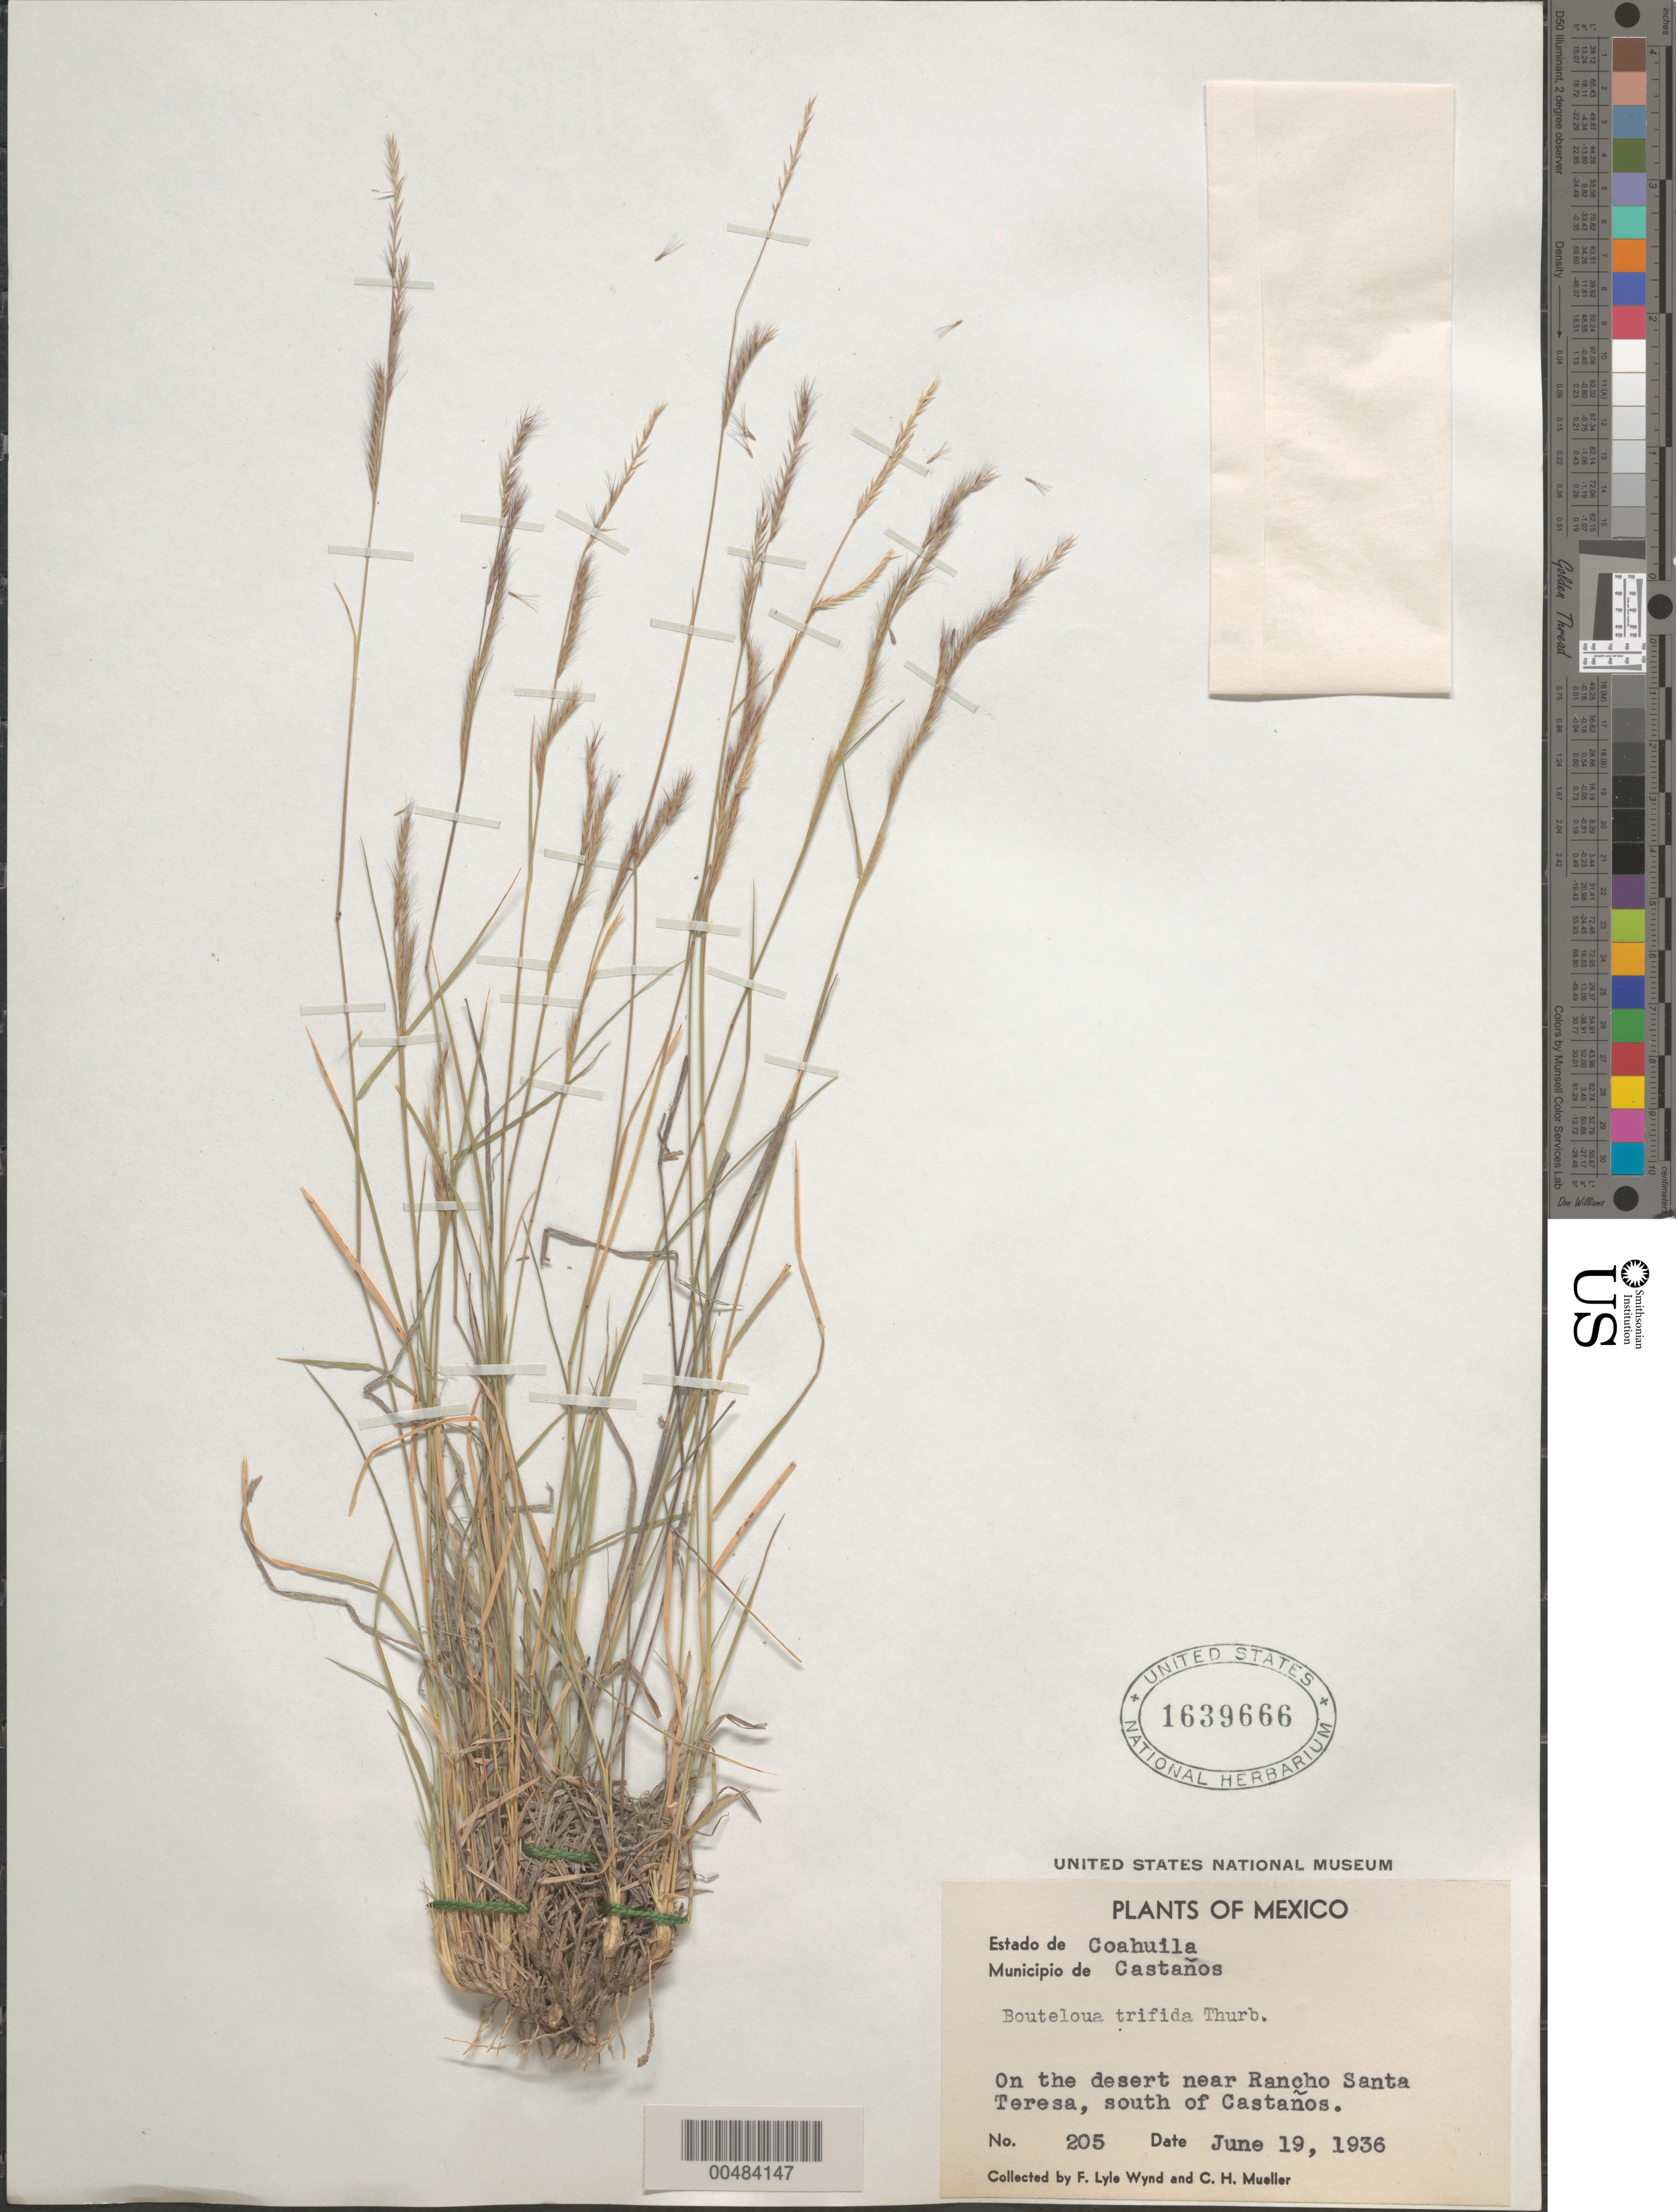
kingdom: Plantae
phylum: Tracheophyta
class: Liliopsida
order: Poales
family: Poaceae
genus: Bouteloua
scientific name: Bouteloua trifida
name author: Thurb.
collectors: F. L. Wynd & C. H. Muller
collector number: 205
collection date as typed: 19 Jun 1936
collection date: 1936-06-19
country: Mexico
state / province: Coahuila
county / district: Castaños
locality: Near Rancho Santa Teresa, S of Castaños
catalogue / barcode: US 1639666